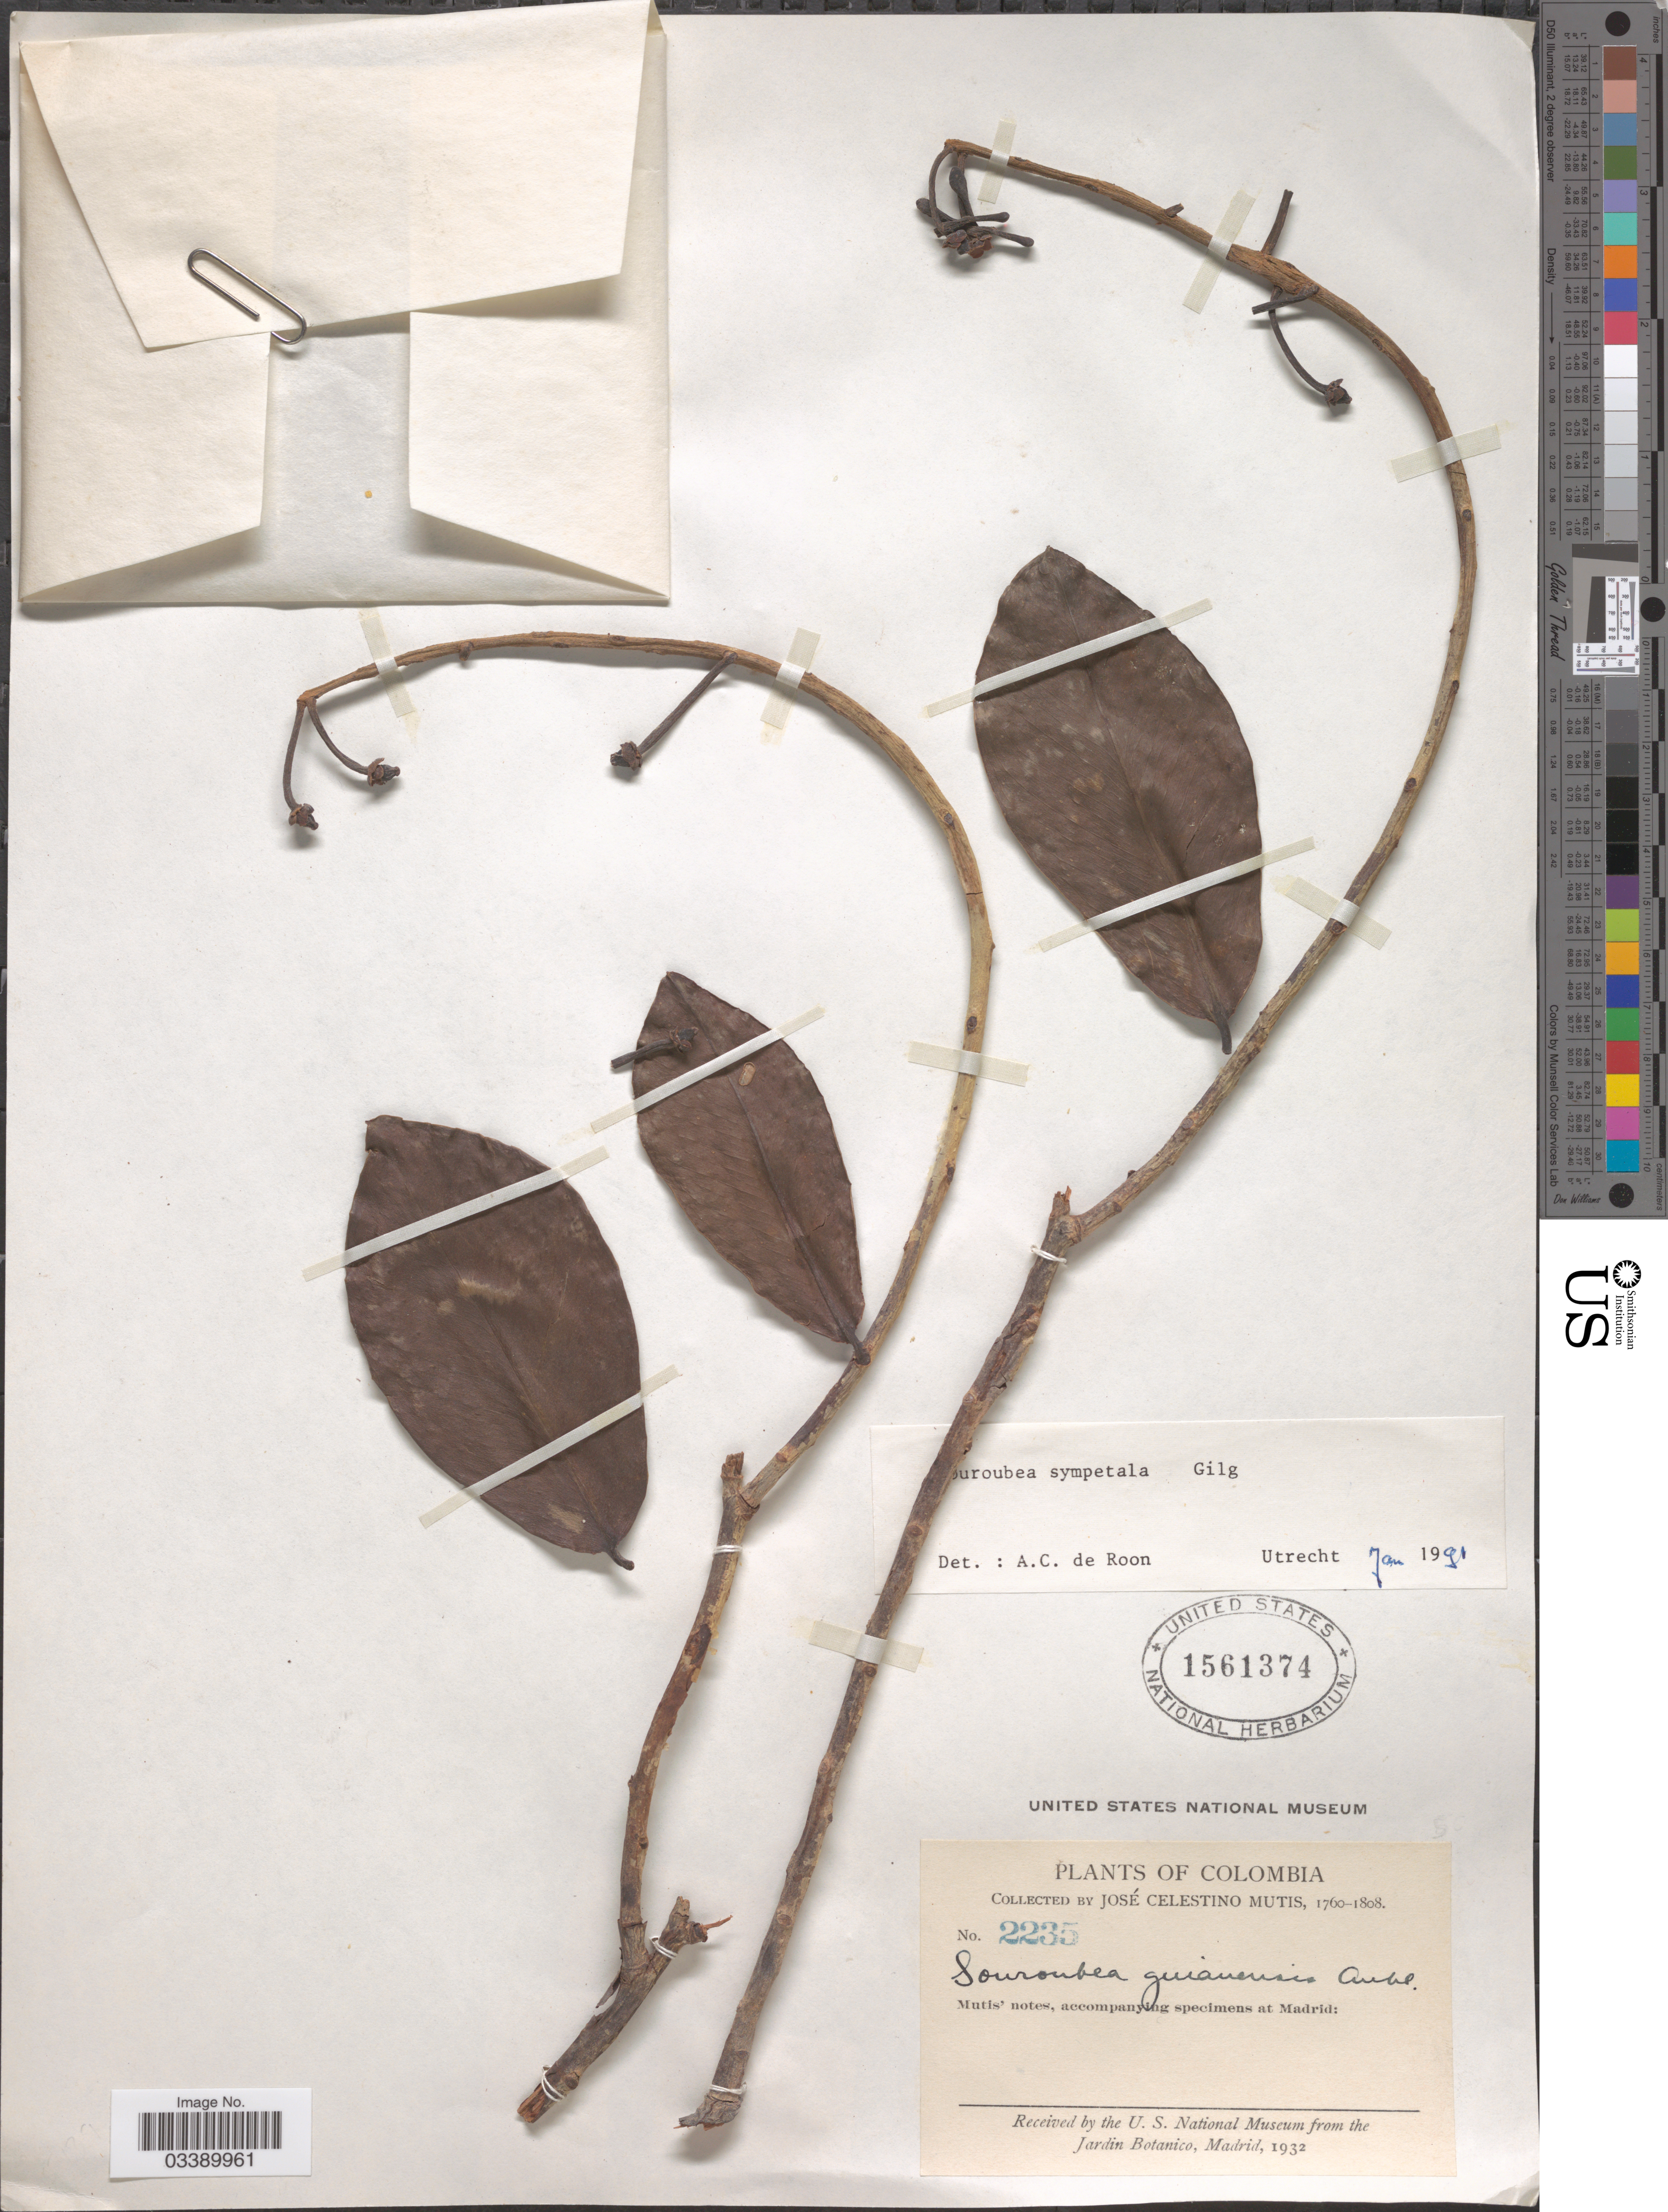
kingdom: Plantae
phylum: Tracheophyta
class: Magnoliopsida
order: Ericales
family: Marcgraviaceae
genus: Souroubea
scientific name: Souroubea sympetala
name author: Gilg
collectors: J. C. B. Mutis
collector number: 2235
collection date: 1760/1808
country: Colombia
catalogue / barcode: US 1561374